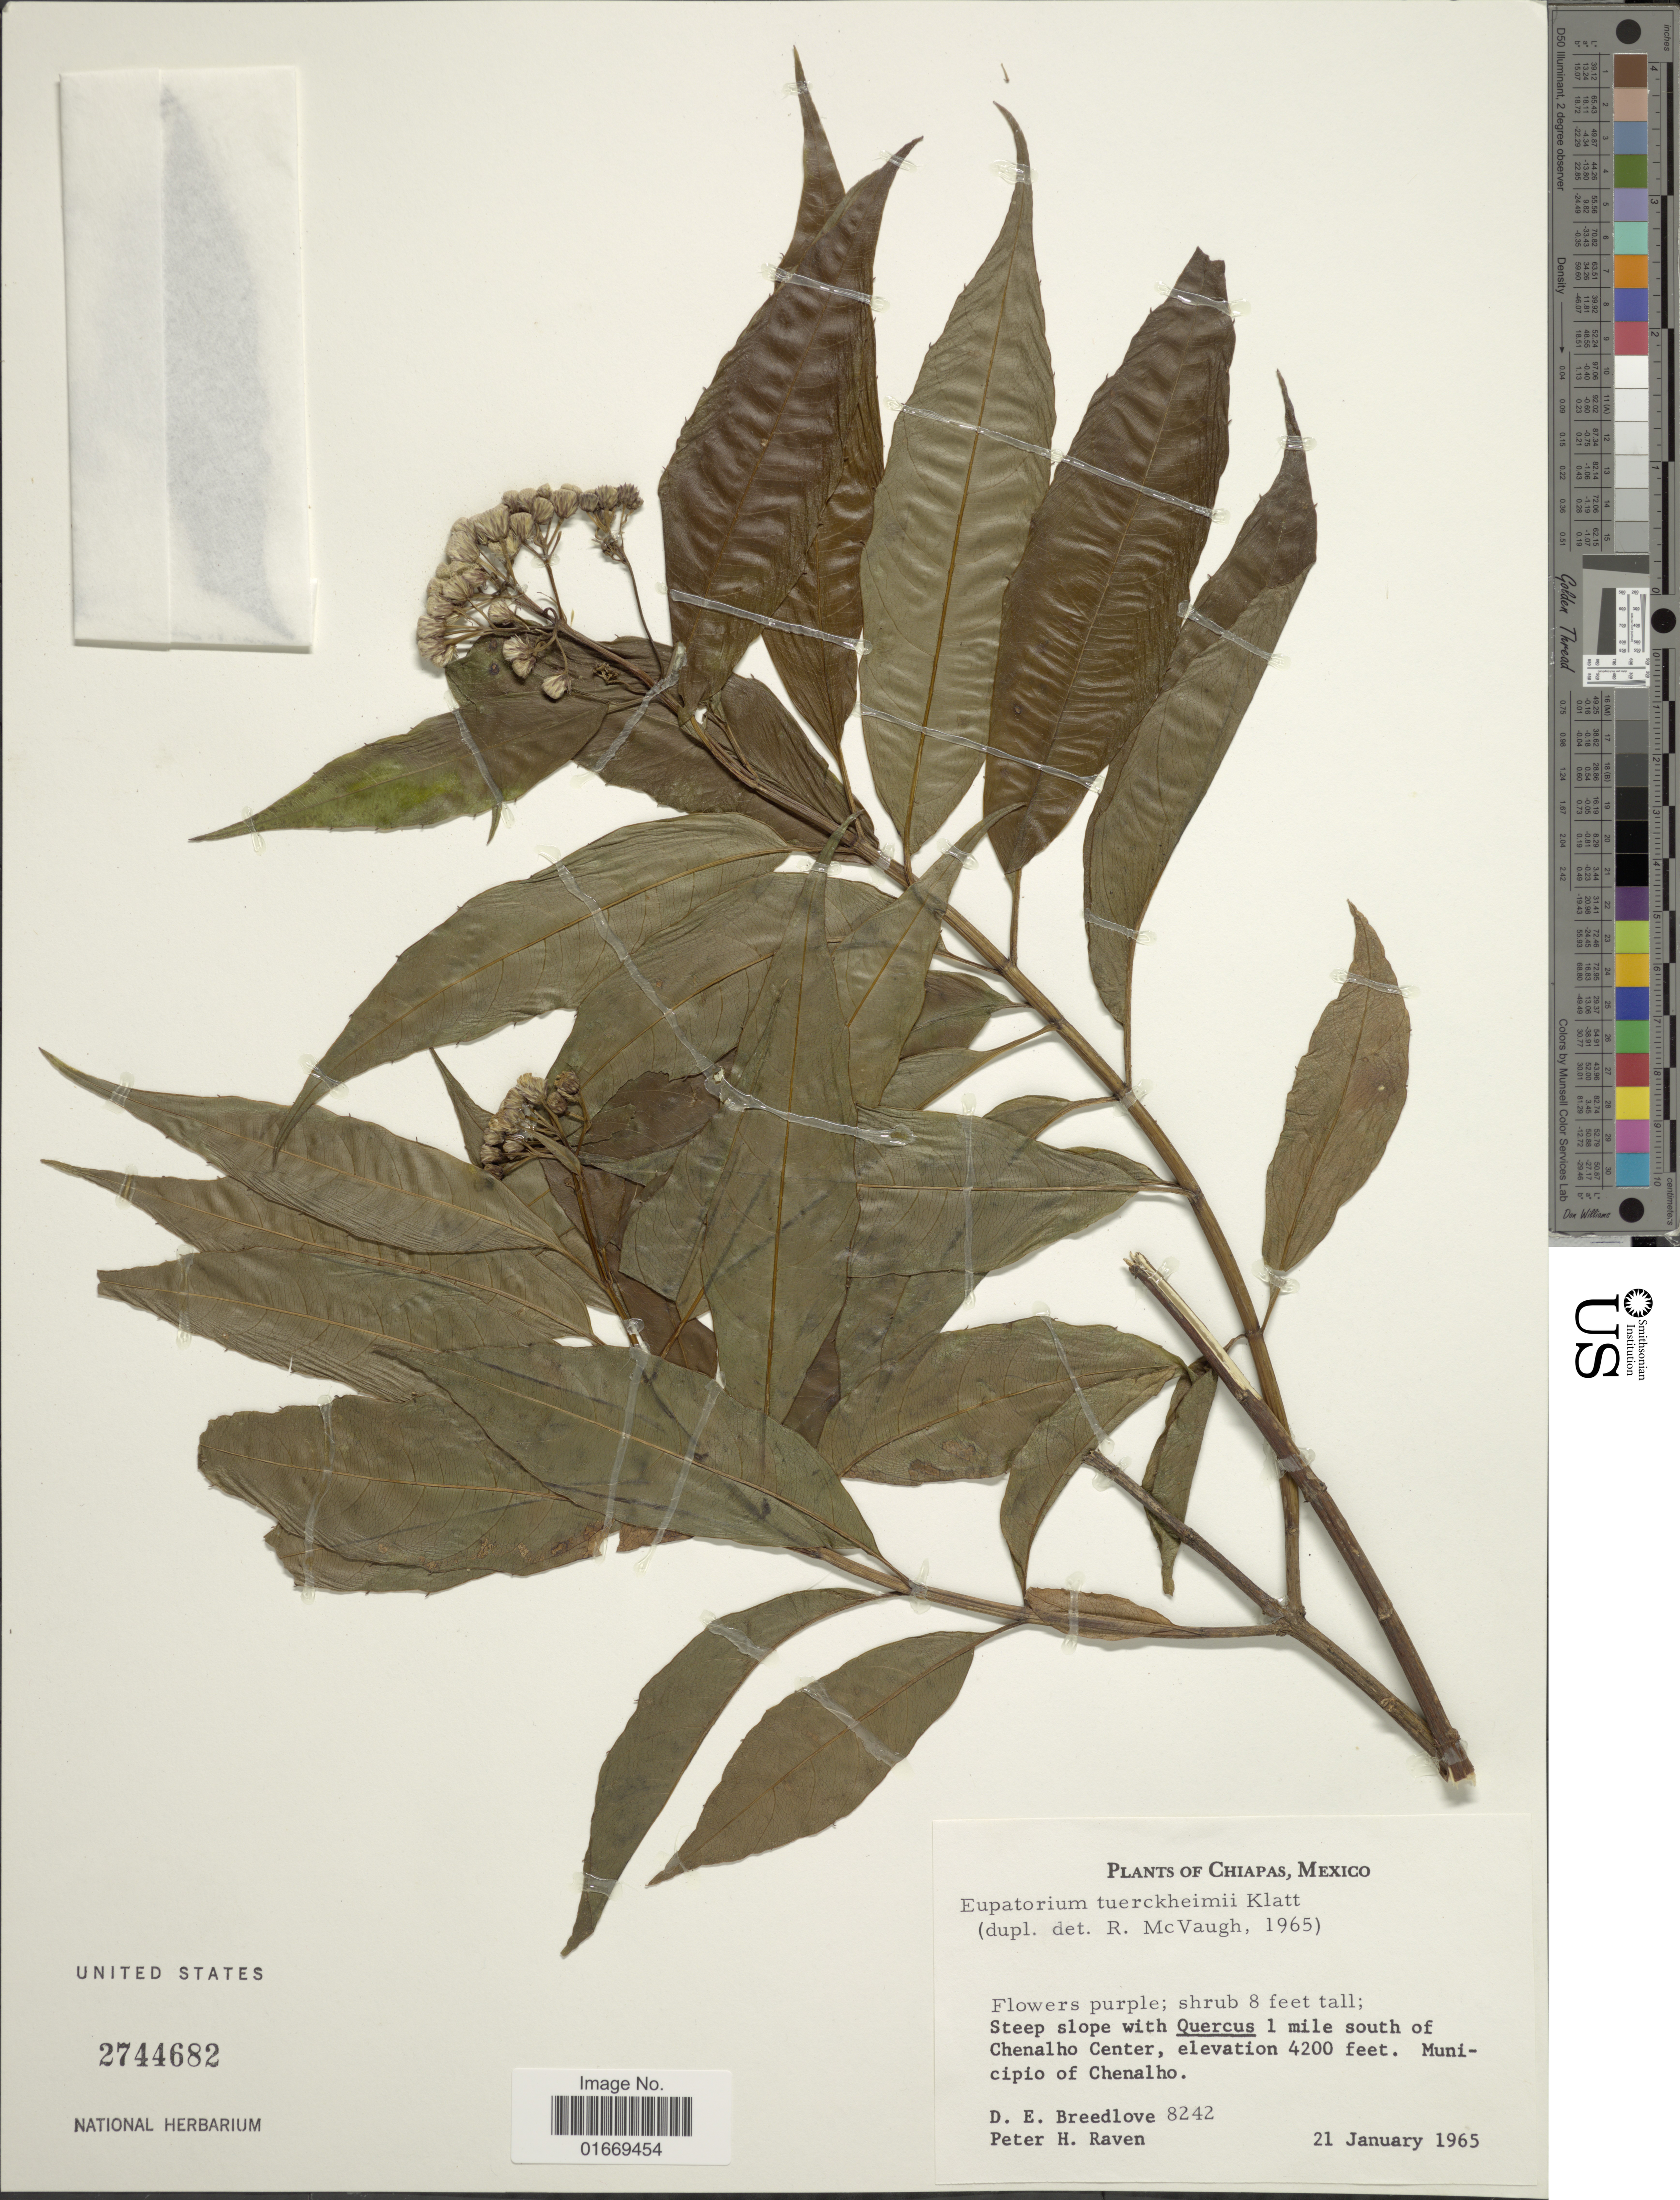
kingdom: Plantae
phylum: Tracheophyta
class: Magnoliopsida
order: Asterales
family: Asteraceae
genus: Bartlettina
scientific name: Bartlettina tuerckheimii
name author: (Klatt) R.M. King & H. Rob.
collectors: D. E. Breedlove & P. Raven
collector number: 8242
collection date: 1965-01-21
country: Mexico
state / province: Chiapas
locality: Steep slope with Quercus 1 miles south of Chenalho Center, Municipio of Chenalho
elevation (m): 1280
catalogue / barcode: US 2744682